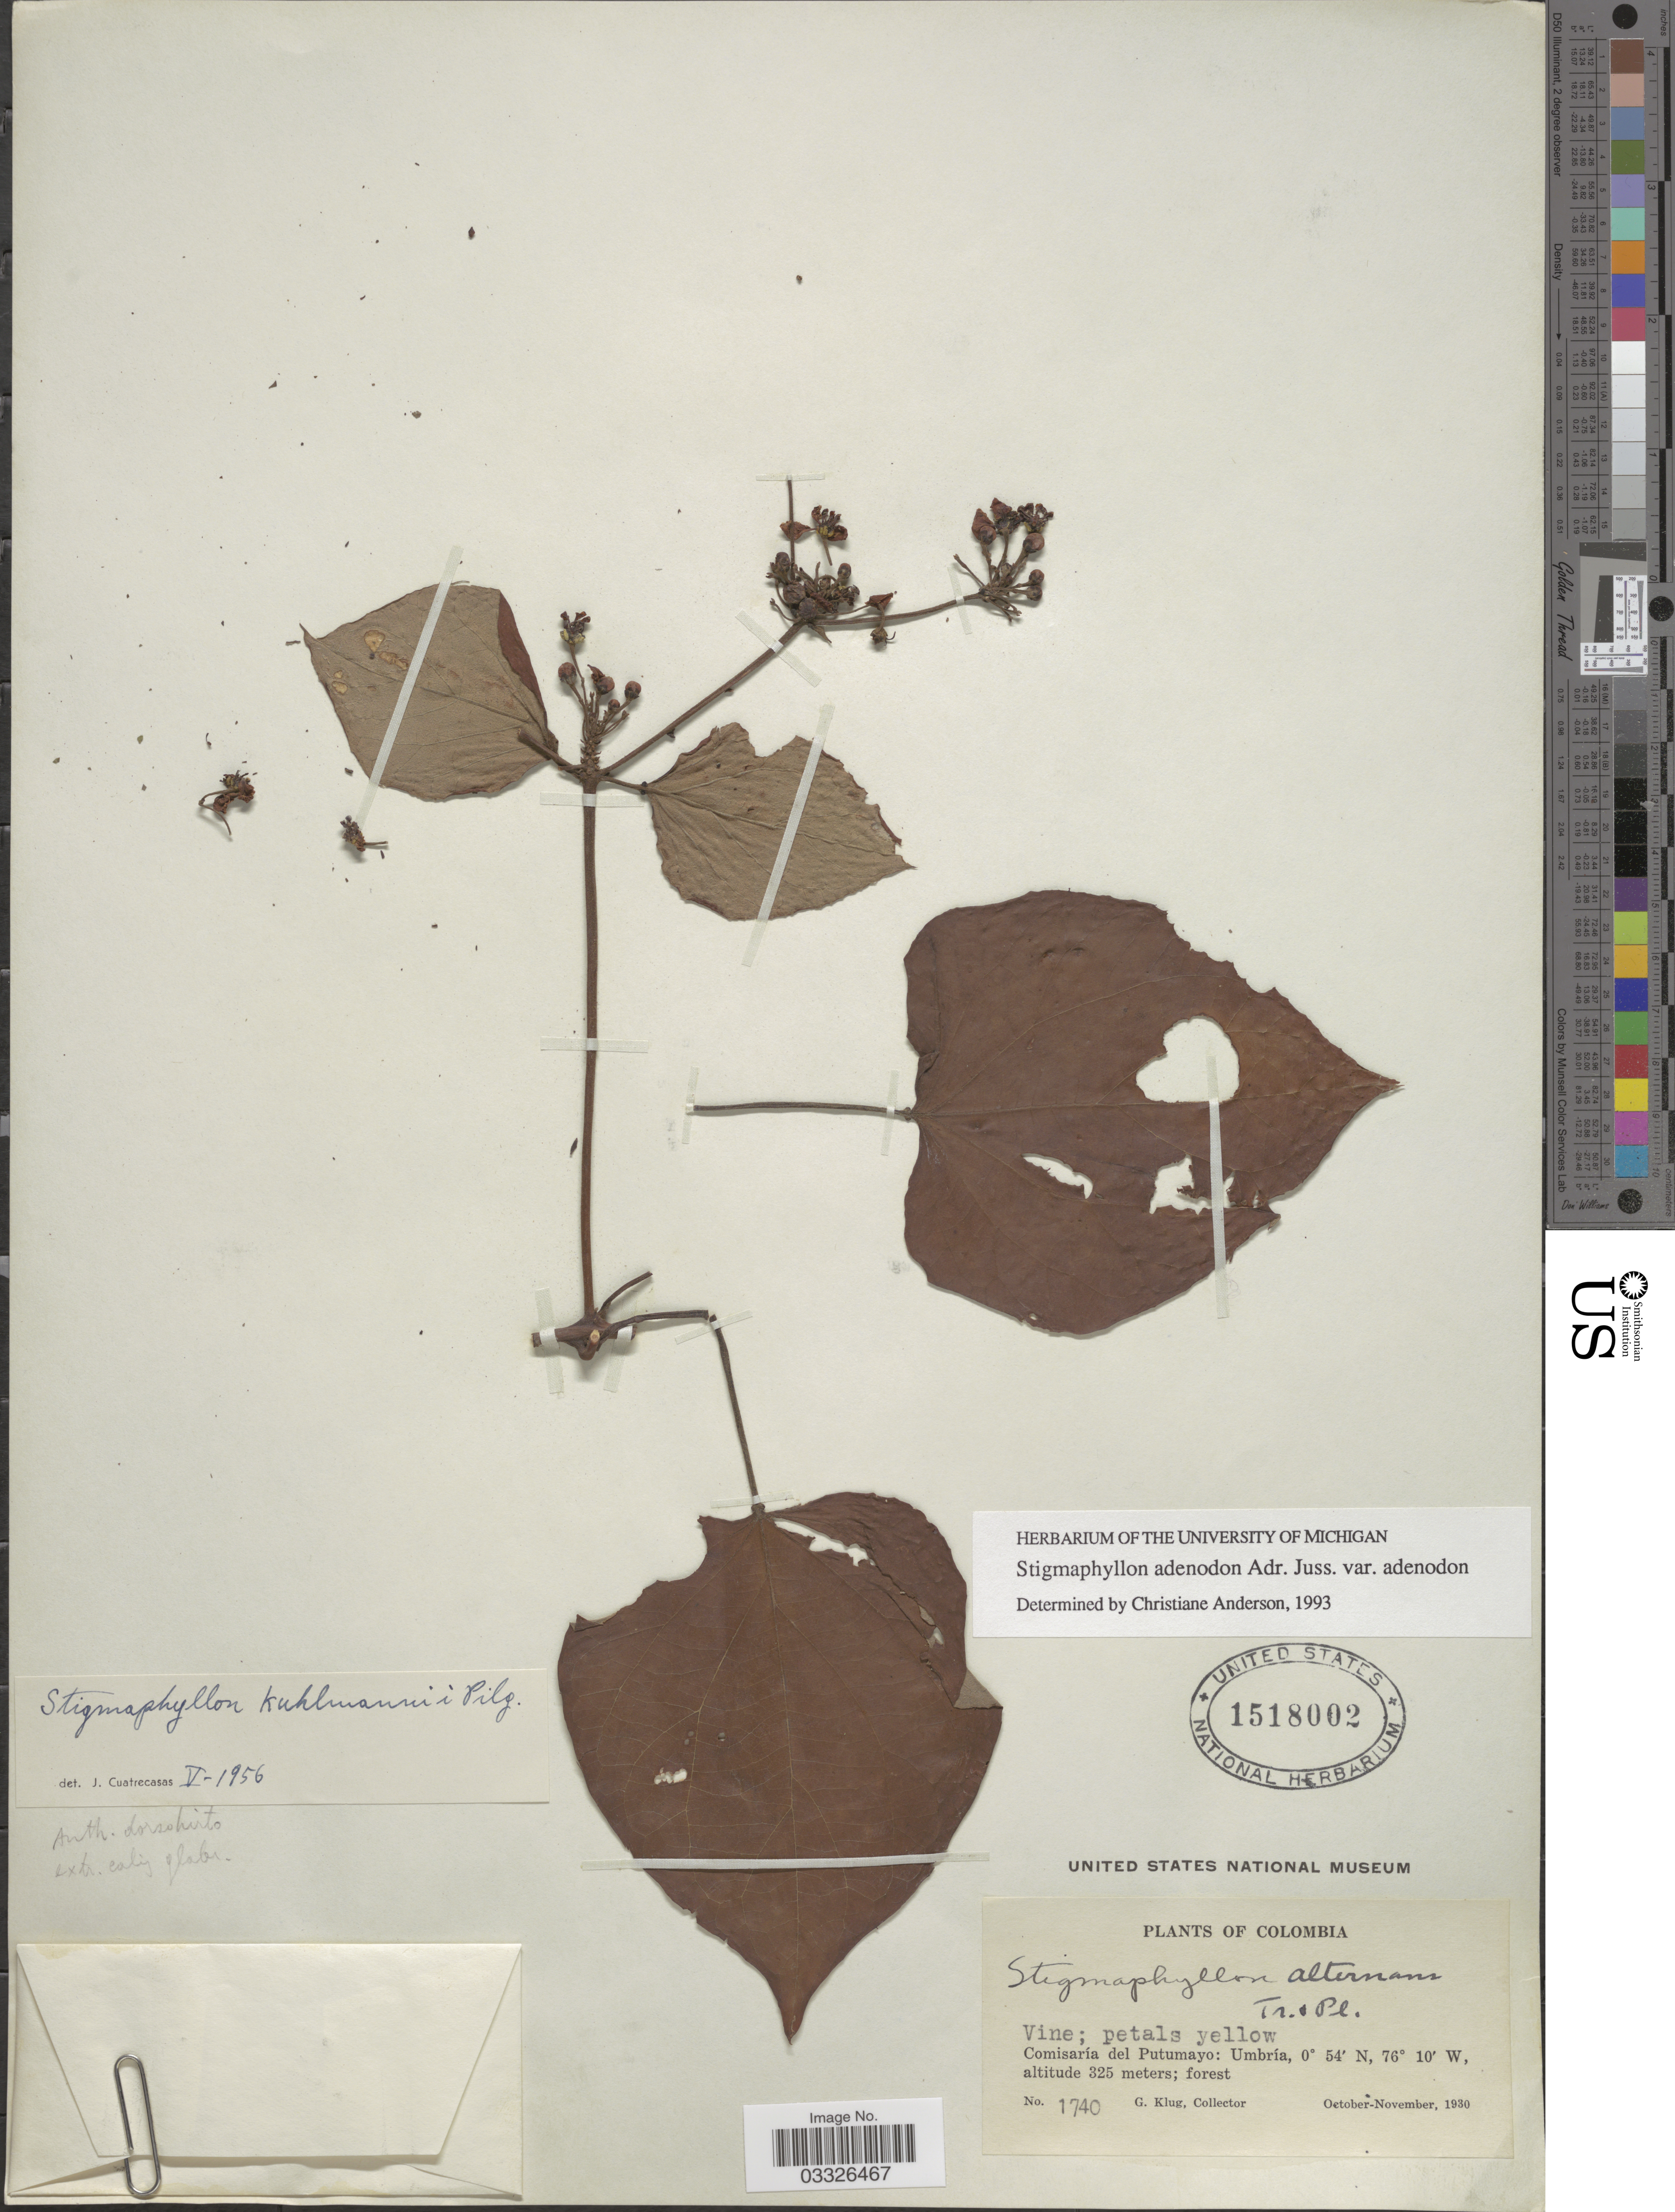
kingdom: Plantae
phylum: Tracheophyta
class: Magnoliopsida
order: Malpighiales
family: Malpighiaceae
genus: Stigmaphyllon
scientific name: Stigmaphyllon adenodon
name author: A. Juss.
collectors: G. Klug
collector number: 1740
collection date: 1930-10/1930-11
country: Colombia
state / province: Putumayo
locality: Comisaría del Putumayo: Umbría.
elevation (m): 325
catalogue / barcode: US 1518002